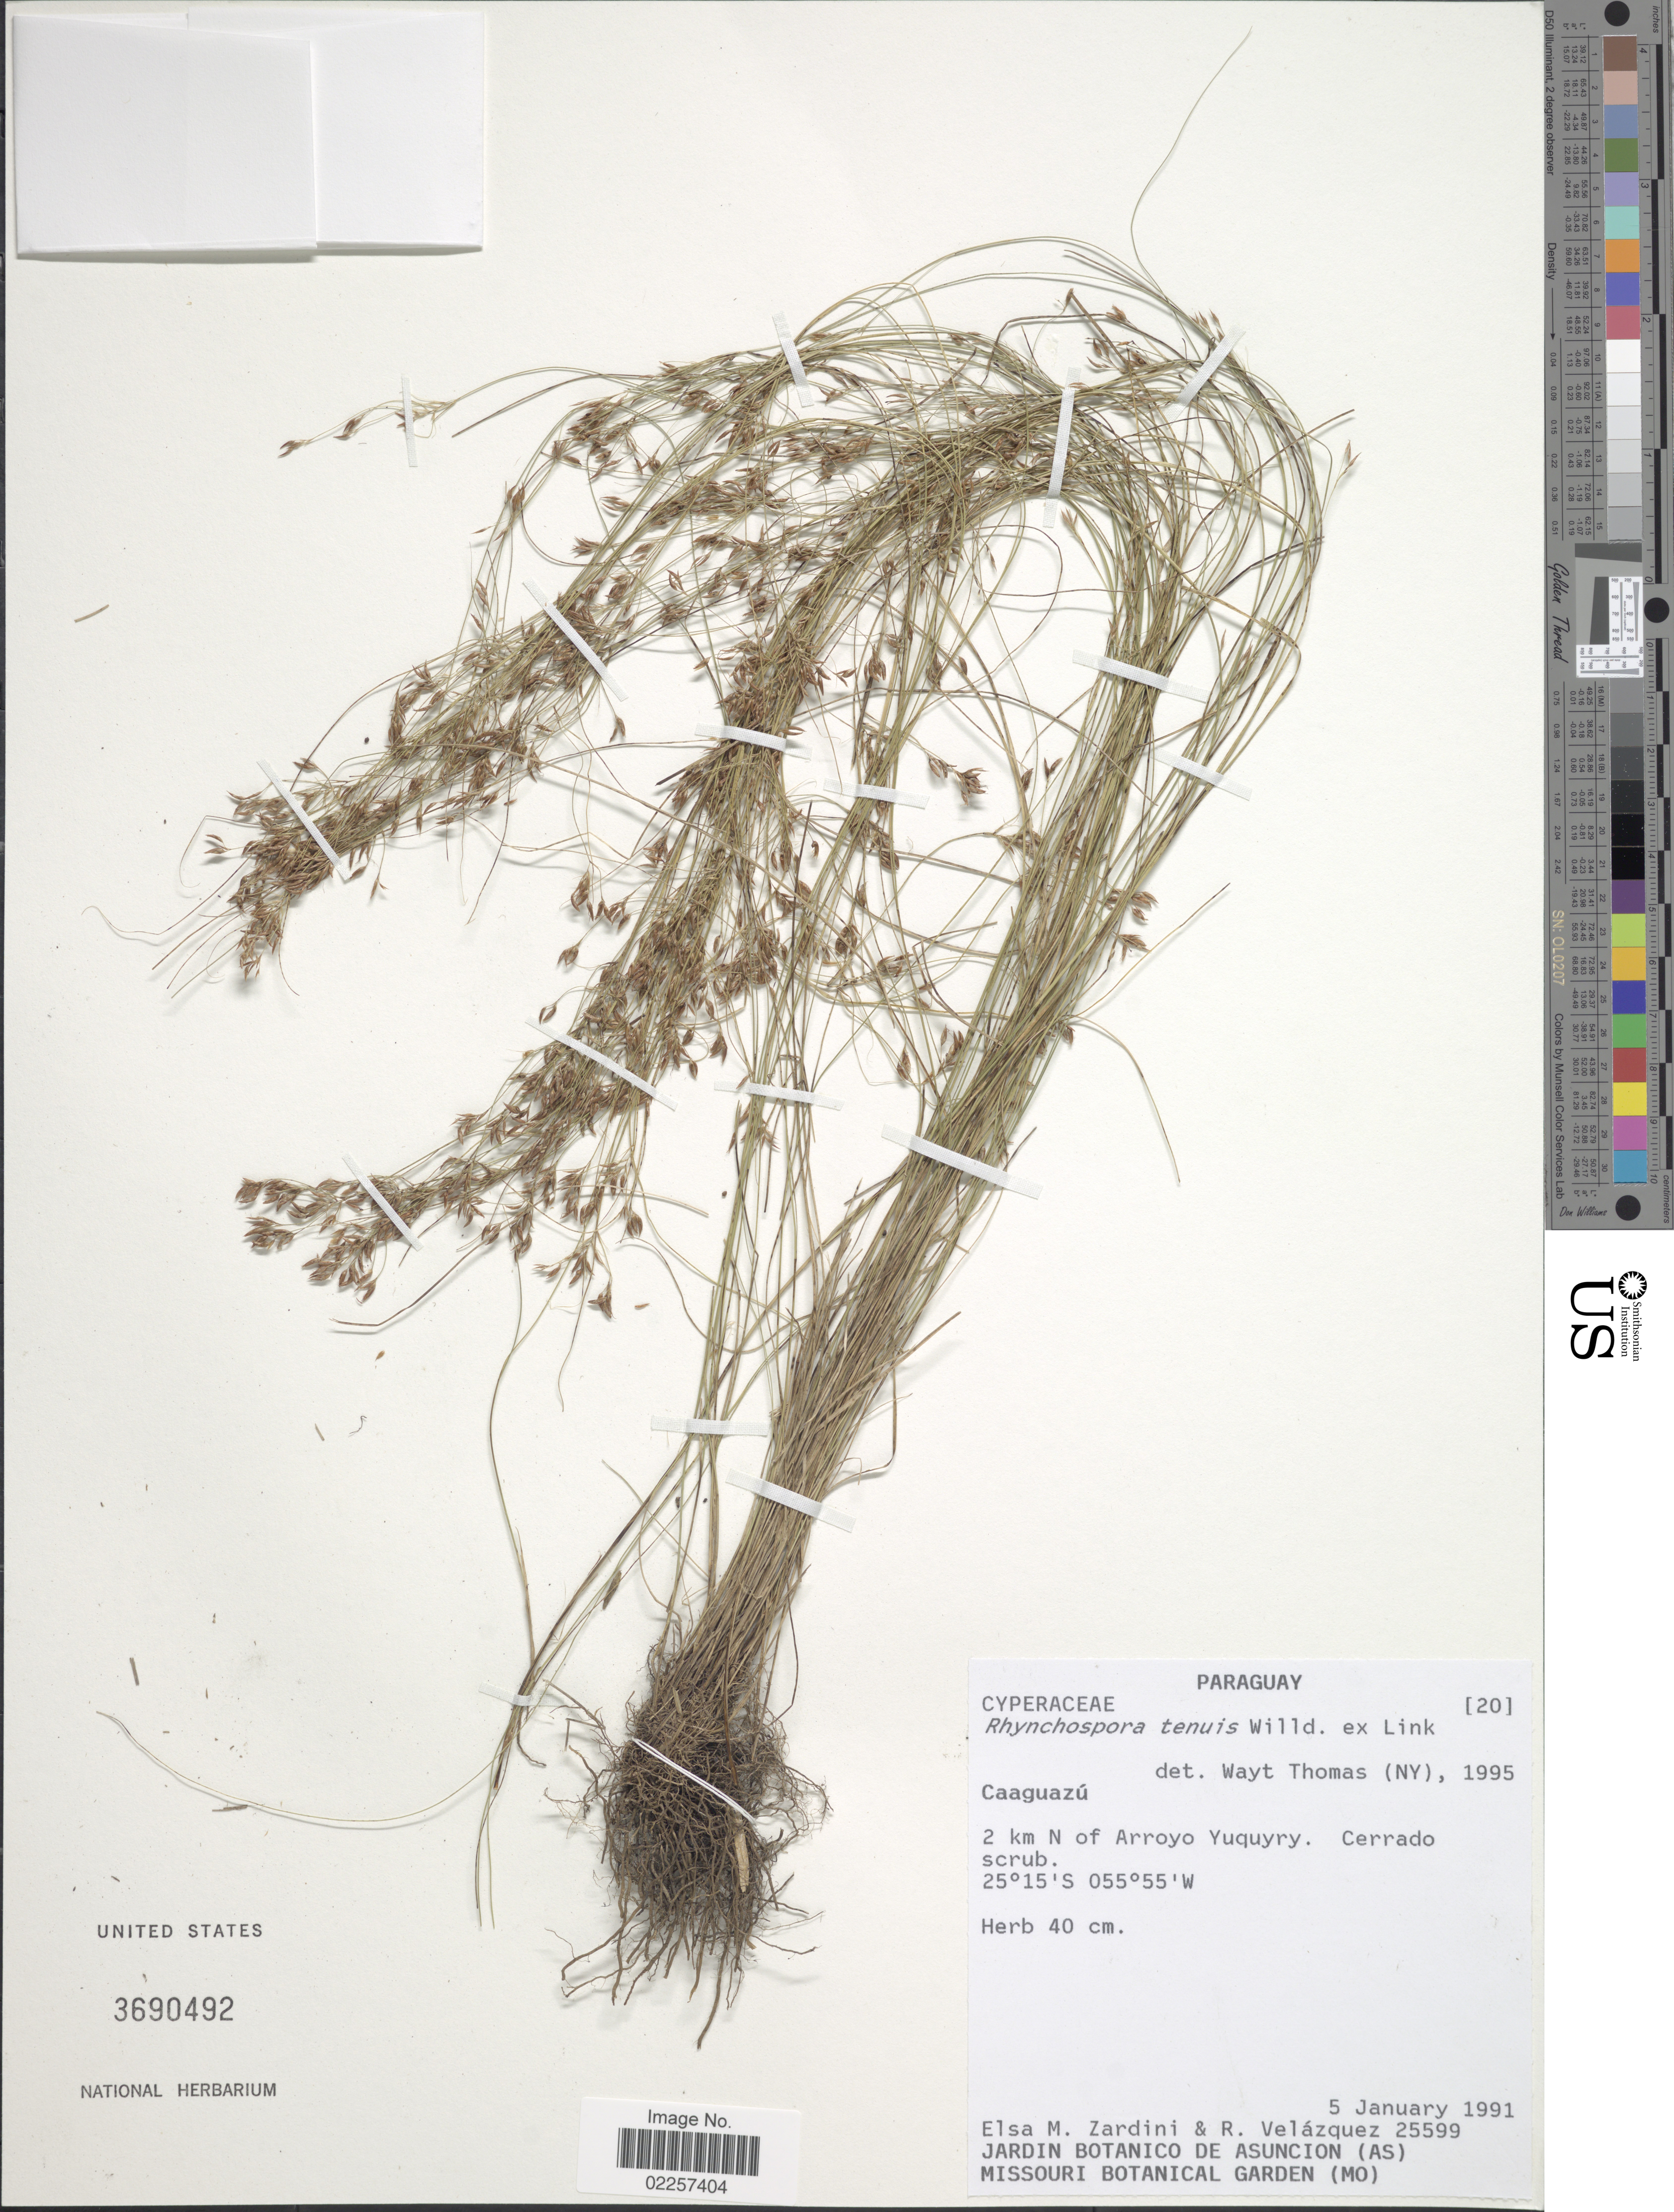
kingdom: Plantae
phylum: Tracheophyta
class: Liliopsida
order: Poales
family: Cyperaceae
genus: Rhynchospora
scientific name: Rhynchospora tenuis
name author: Link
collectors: E. M. Zardini & R. Velázquez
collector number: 25599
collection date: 1991-01-05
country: Paraguay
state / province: Caaguazu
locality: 2 km N of Arroyo Yuguyry, Cerrado scrub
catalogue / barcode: US 3690492